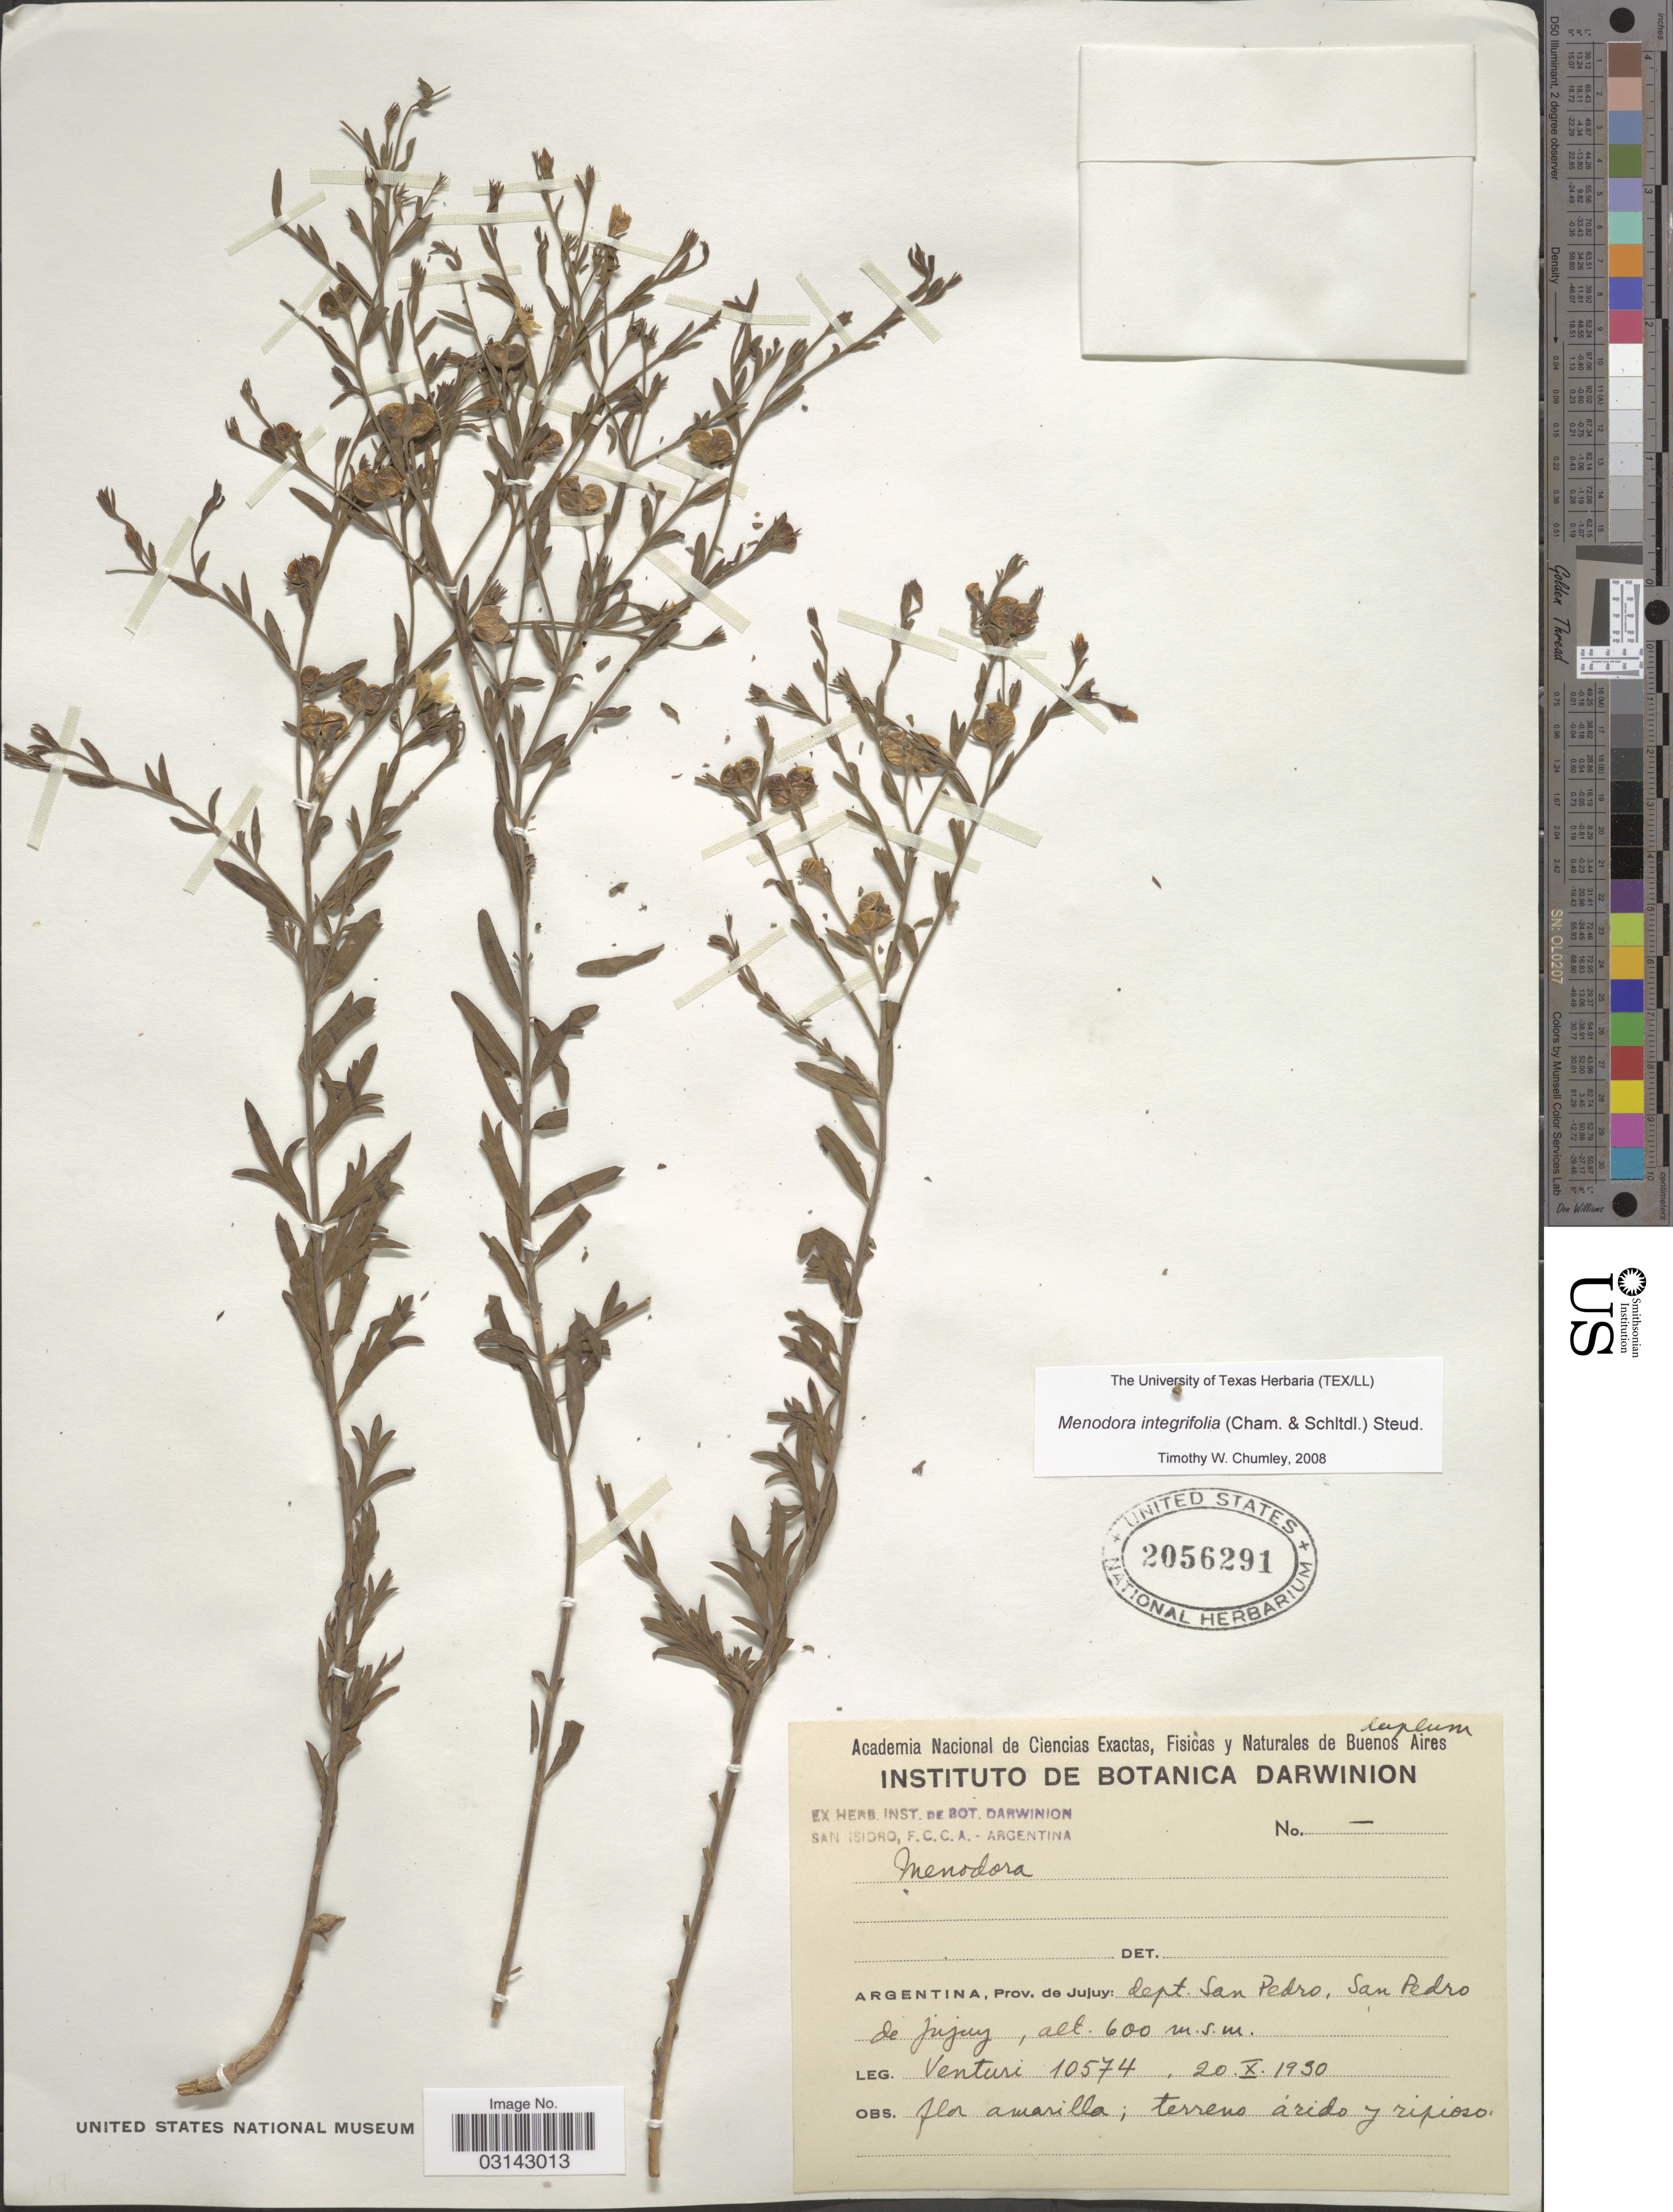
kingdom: Plantae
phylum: Tracheophyta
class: Magnoliopsida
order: Lamiales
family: Oleaceae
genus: Menodora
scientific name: Menodora integrifolia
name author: (Cham. & Schltdl.) Steud.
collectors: Venturi, --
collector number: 10574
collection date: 1930-10-20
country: Argentina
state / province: Jujuy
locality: Prov. de Jujuy: dept. San Pedro, San Pedro de Jujuy.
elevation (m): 600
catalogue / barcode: US 2056291